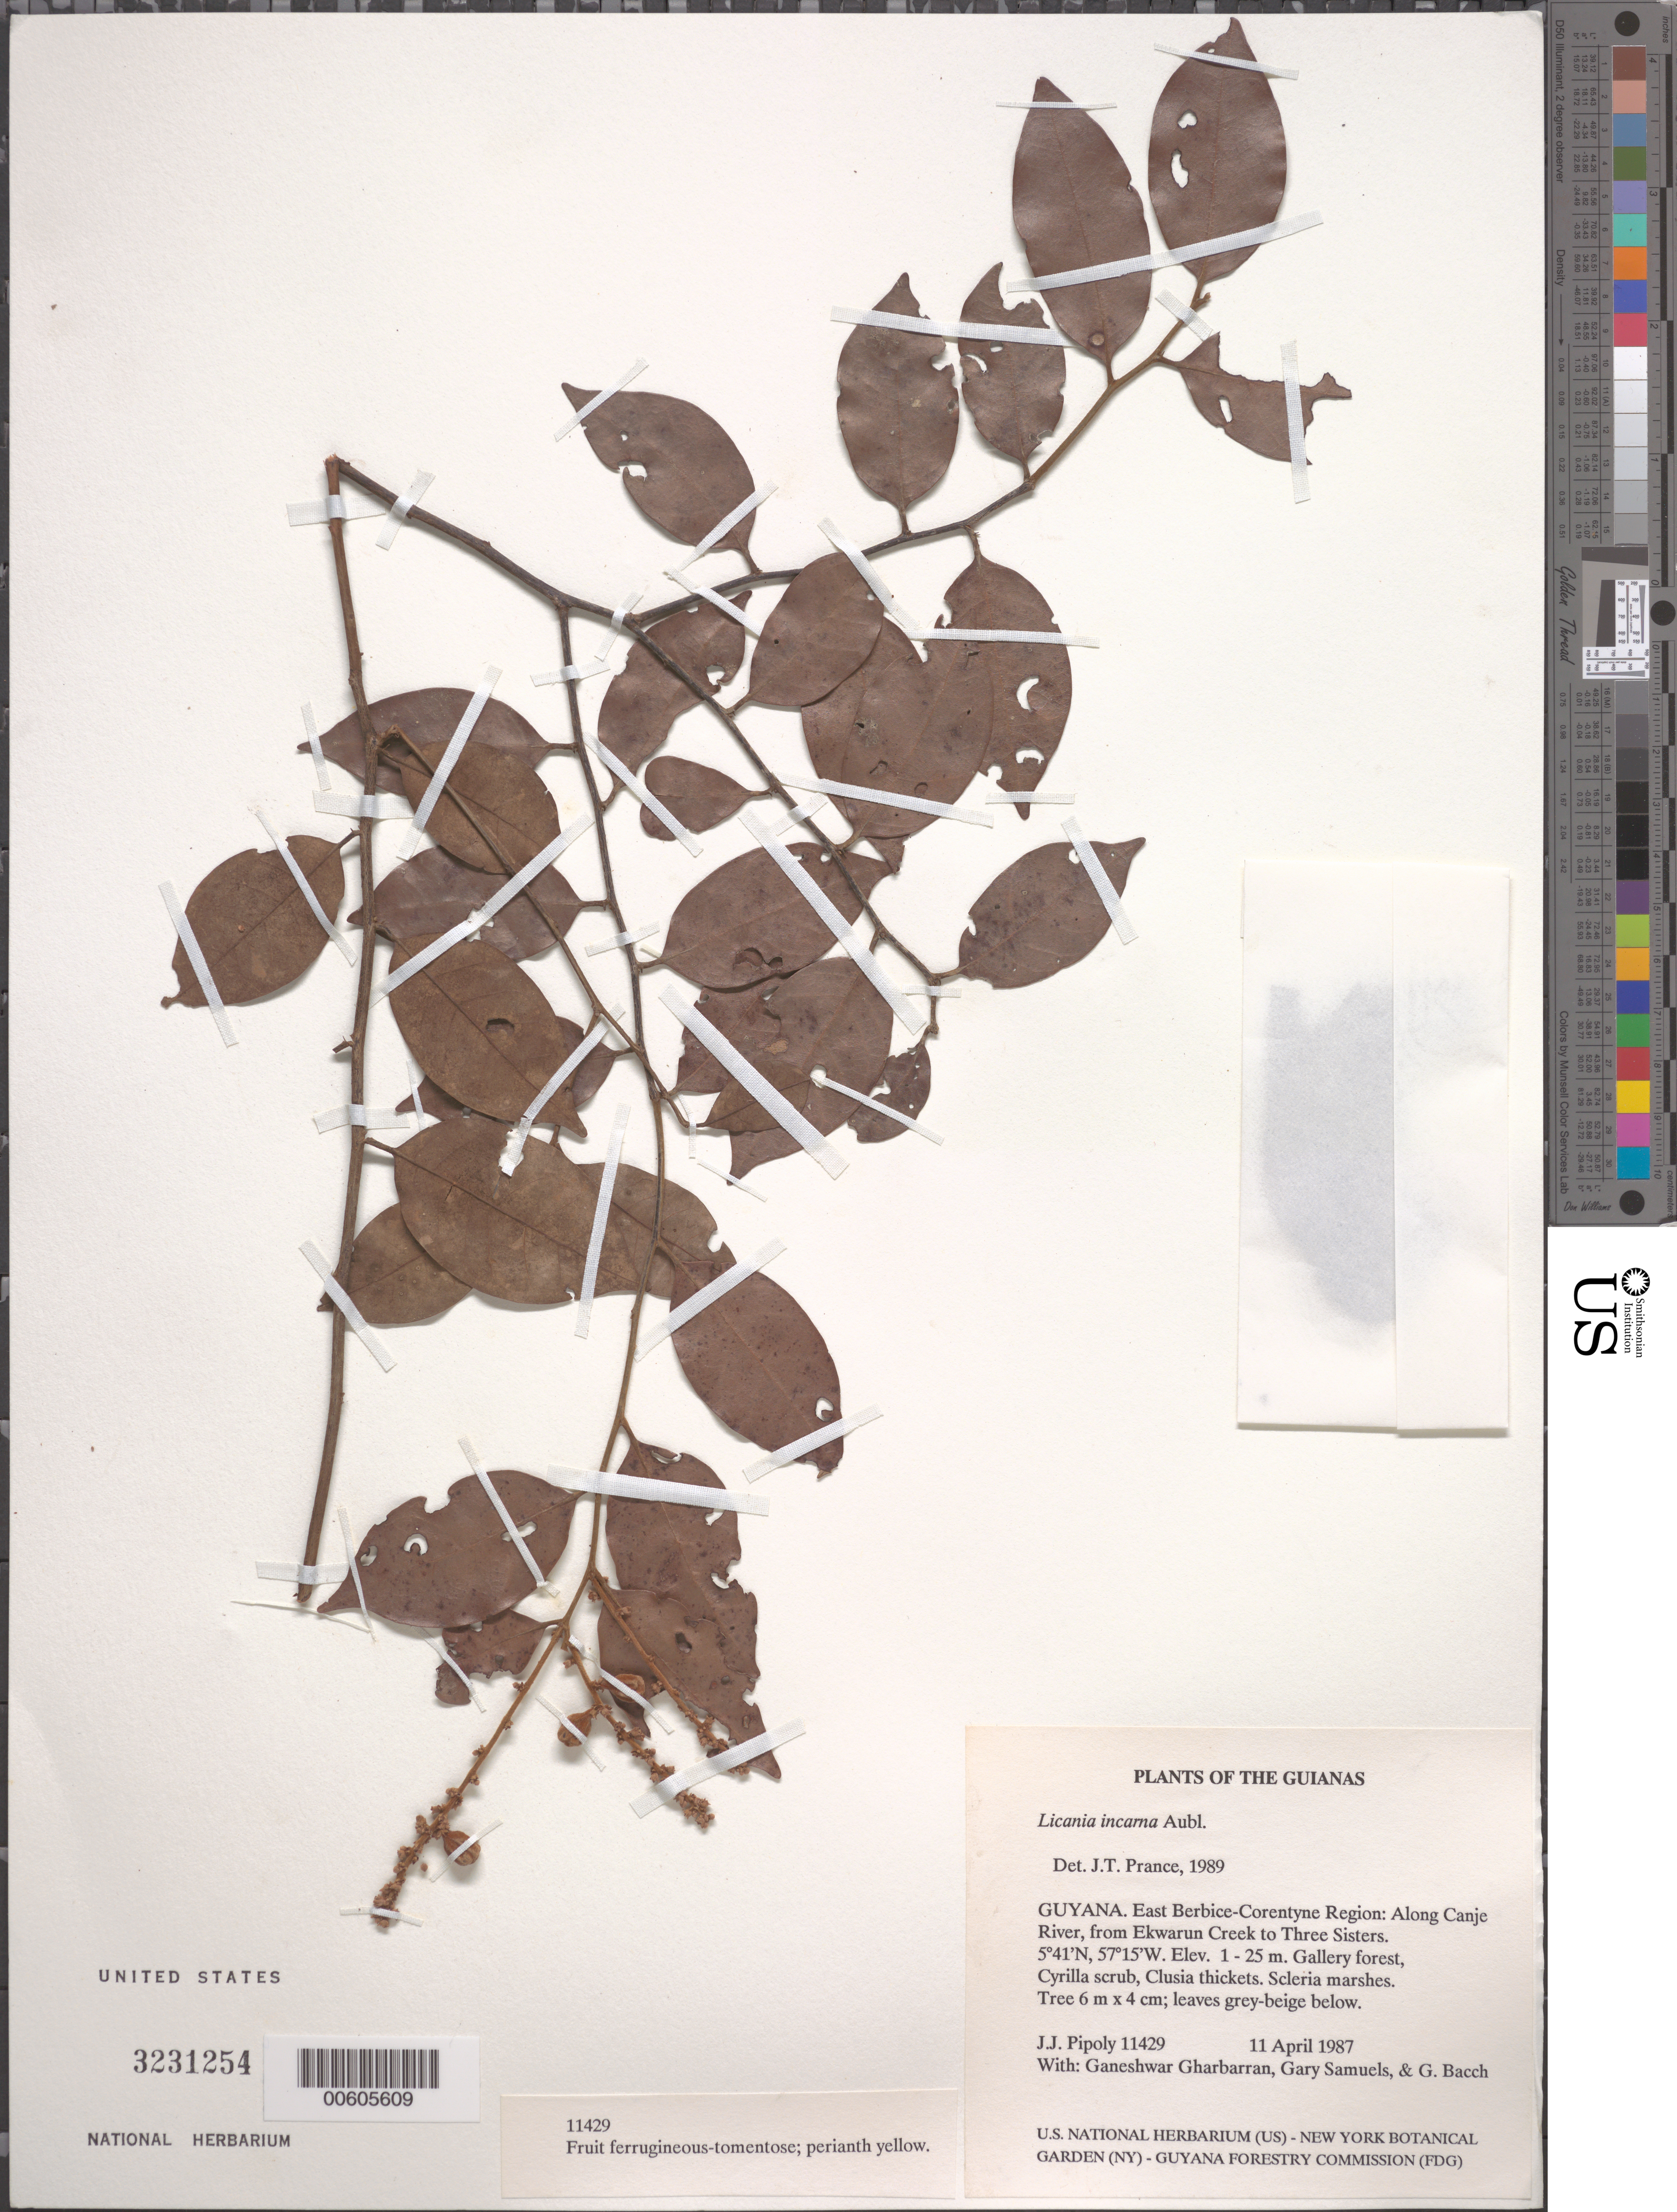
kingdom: Plantae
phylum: Tracheophyta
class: Magnoliopsida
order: Malpighiales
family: Chrysobalanaceae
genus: Licania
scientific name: Licania incana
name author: Aubl.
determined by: Prance, G. T.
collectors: J. J. Pipoly, G. Gharbarran, G. Samuels & G. Bacchus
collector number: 11429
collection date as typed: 11 April 1987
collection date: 1987-04-11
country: Guyana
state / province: E. Berbice-Corentyne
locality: Along Canje River, from Ekwarun Creek to Three Sisters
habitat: Gallery forest, Cyrilla scrub, Clusia thickets. Scleria marshes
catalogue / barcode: US 3231254